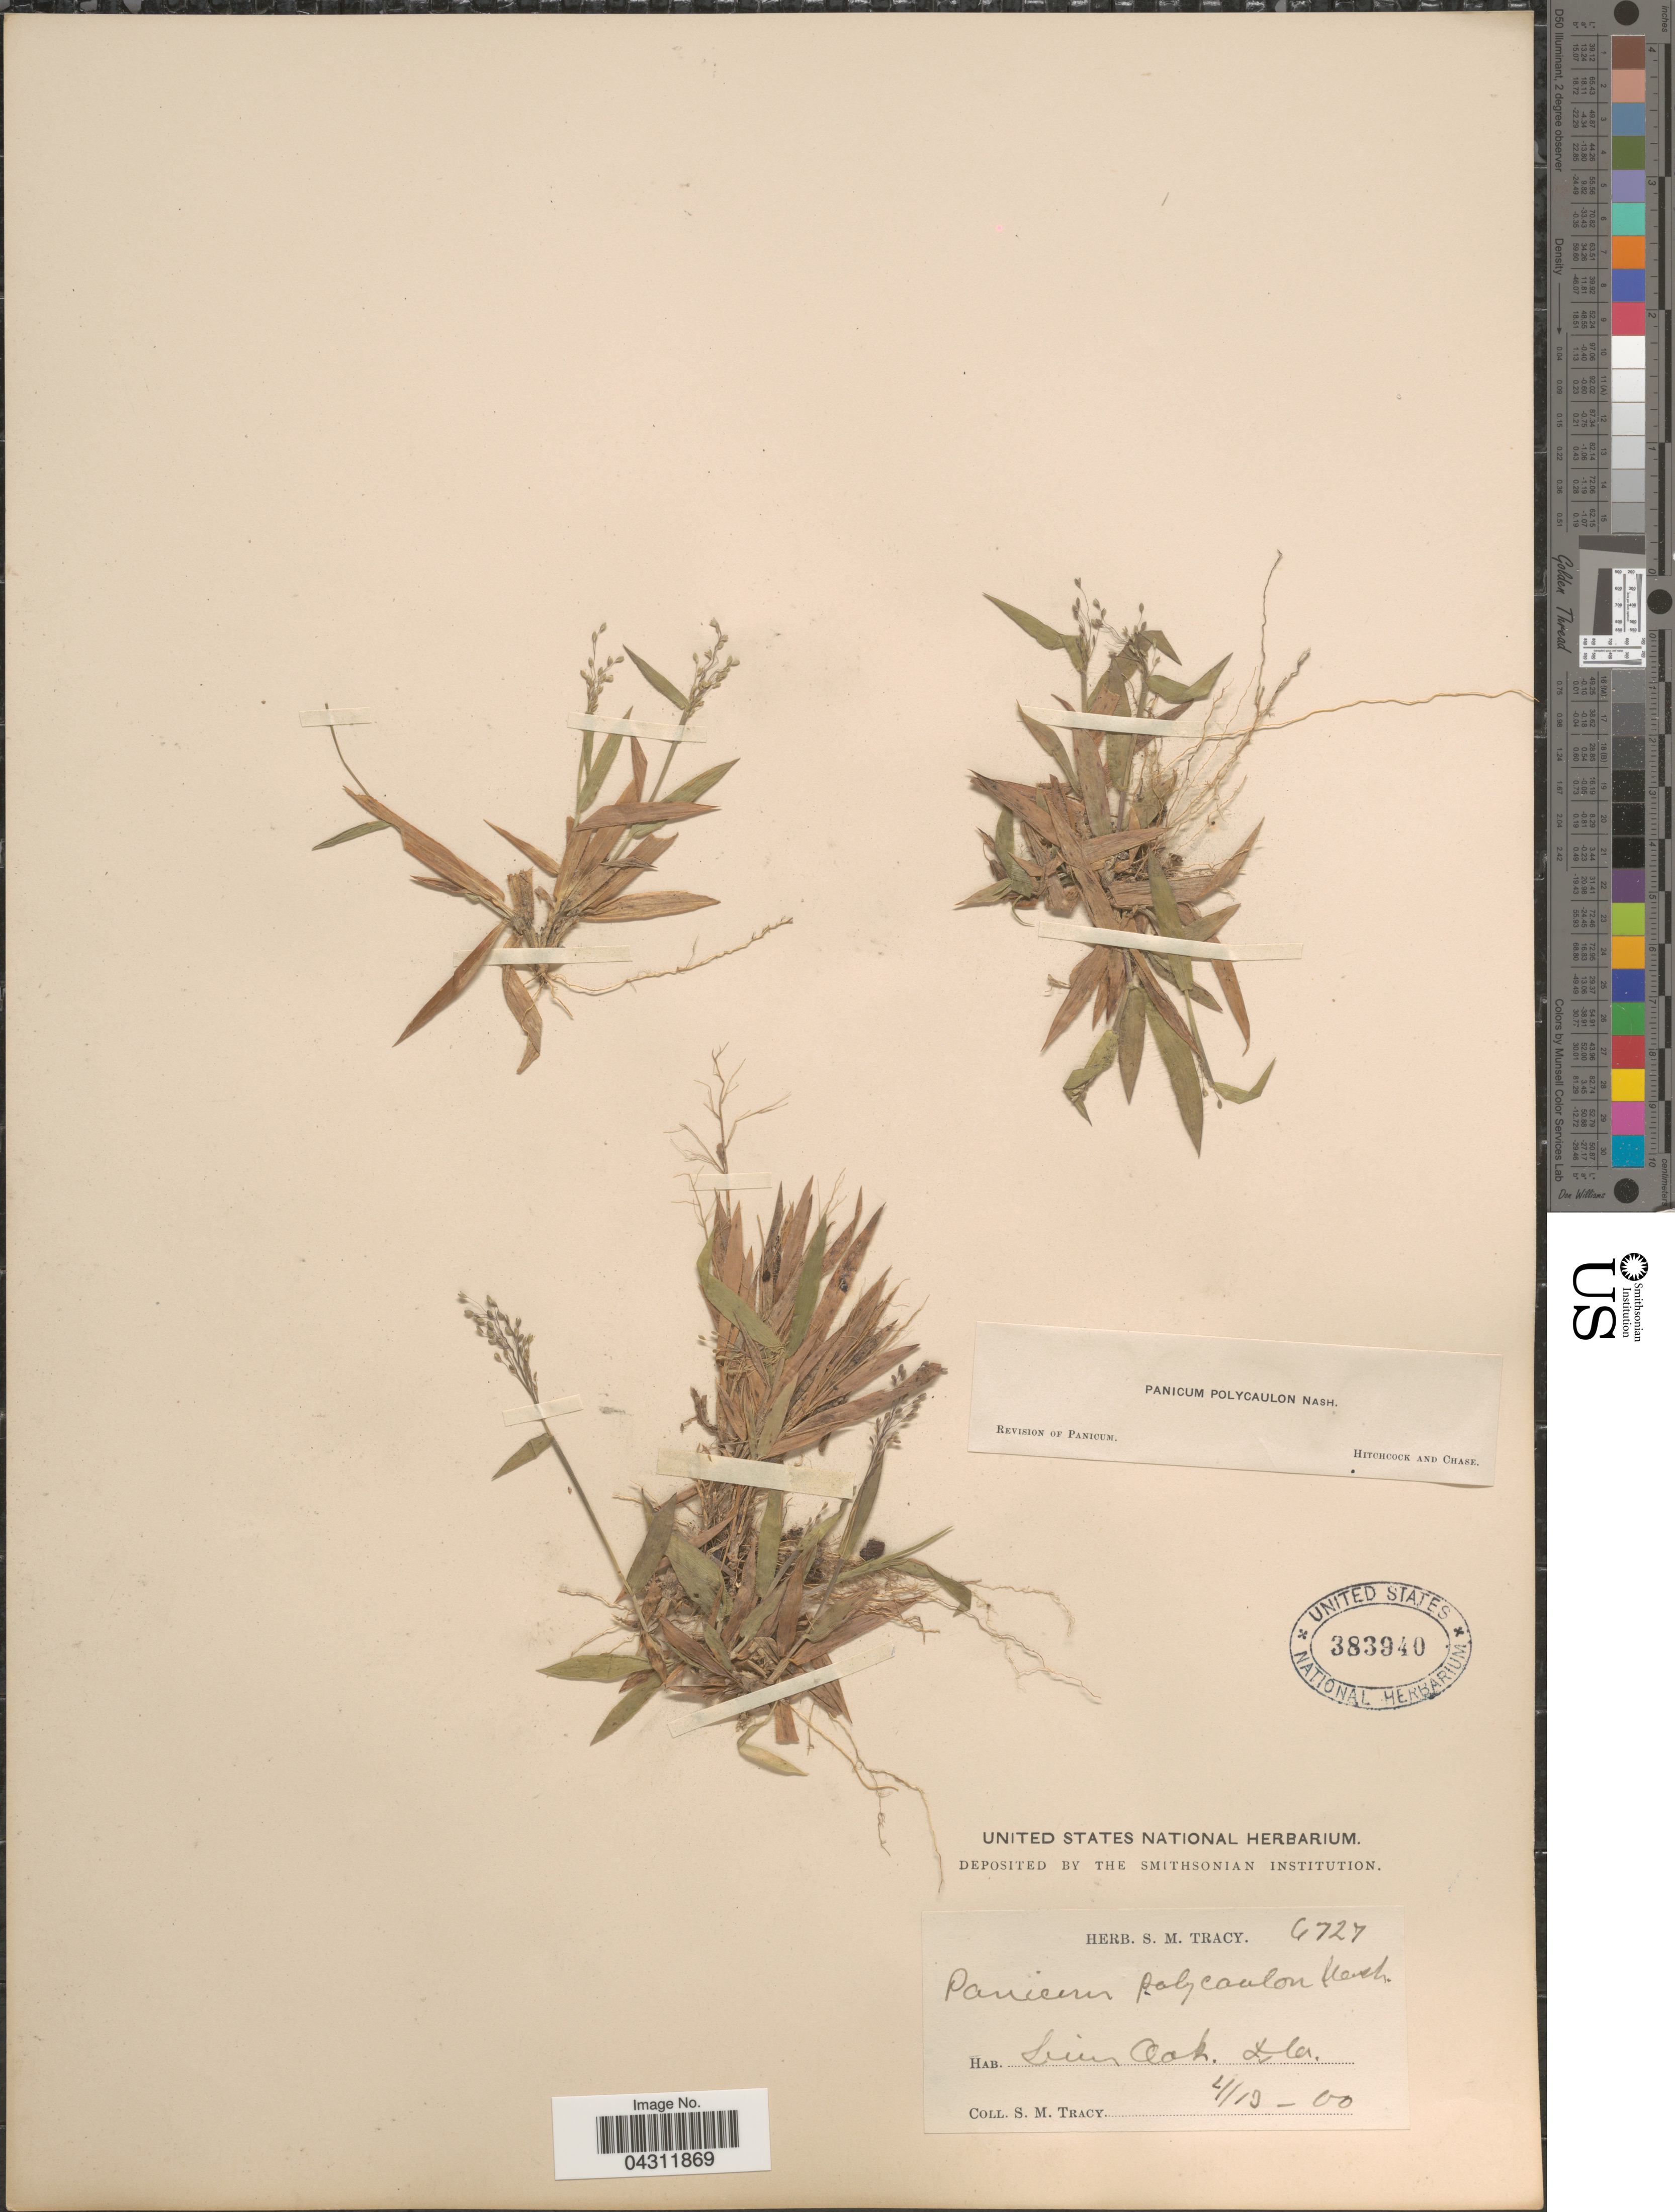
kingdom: Plantae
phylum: Tracheophyta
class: Liliopsida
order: Poales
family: Poaceae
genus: Dichanthelium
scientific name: Dichanthelium strigosum var. glabrescens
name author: (Griseb.) Freckmann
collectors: S. M. Tracy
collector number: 6727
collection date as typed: Transcribed d/m/y: 19/4/0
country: United States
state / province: Florida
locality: Live Oak.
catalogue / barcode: US 383940